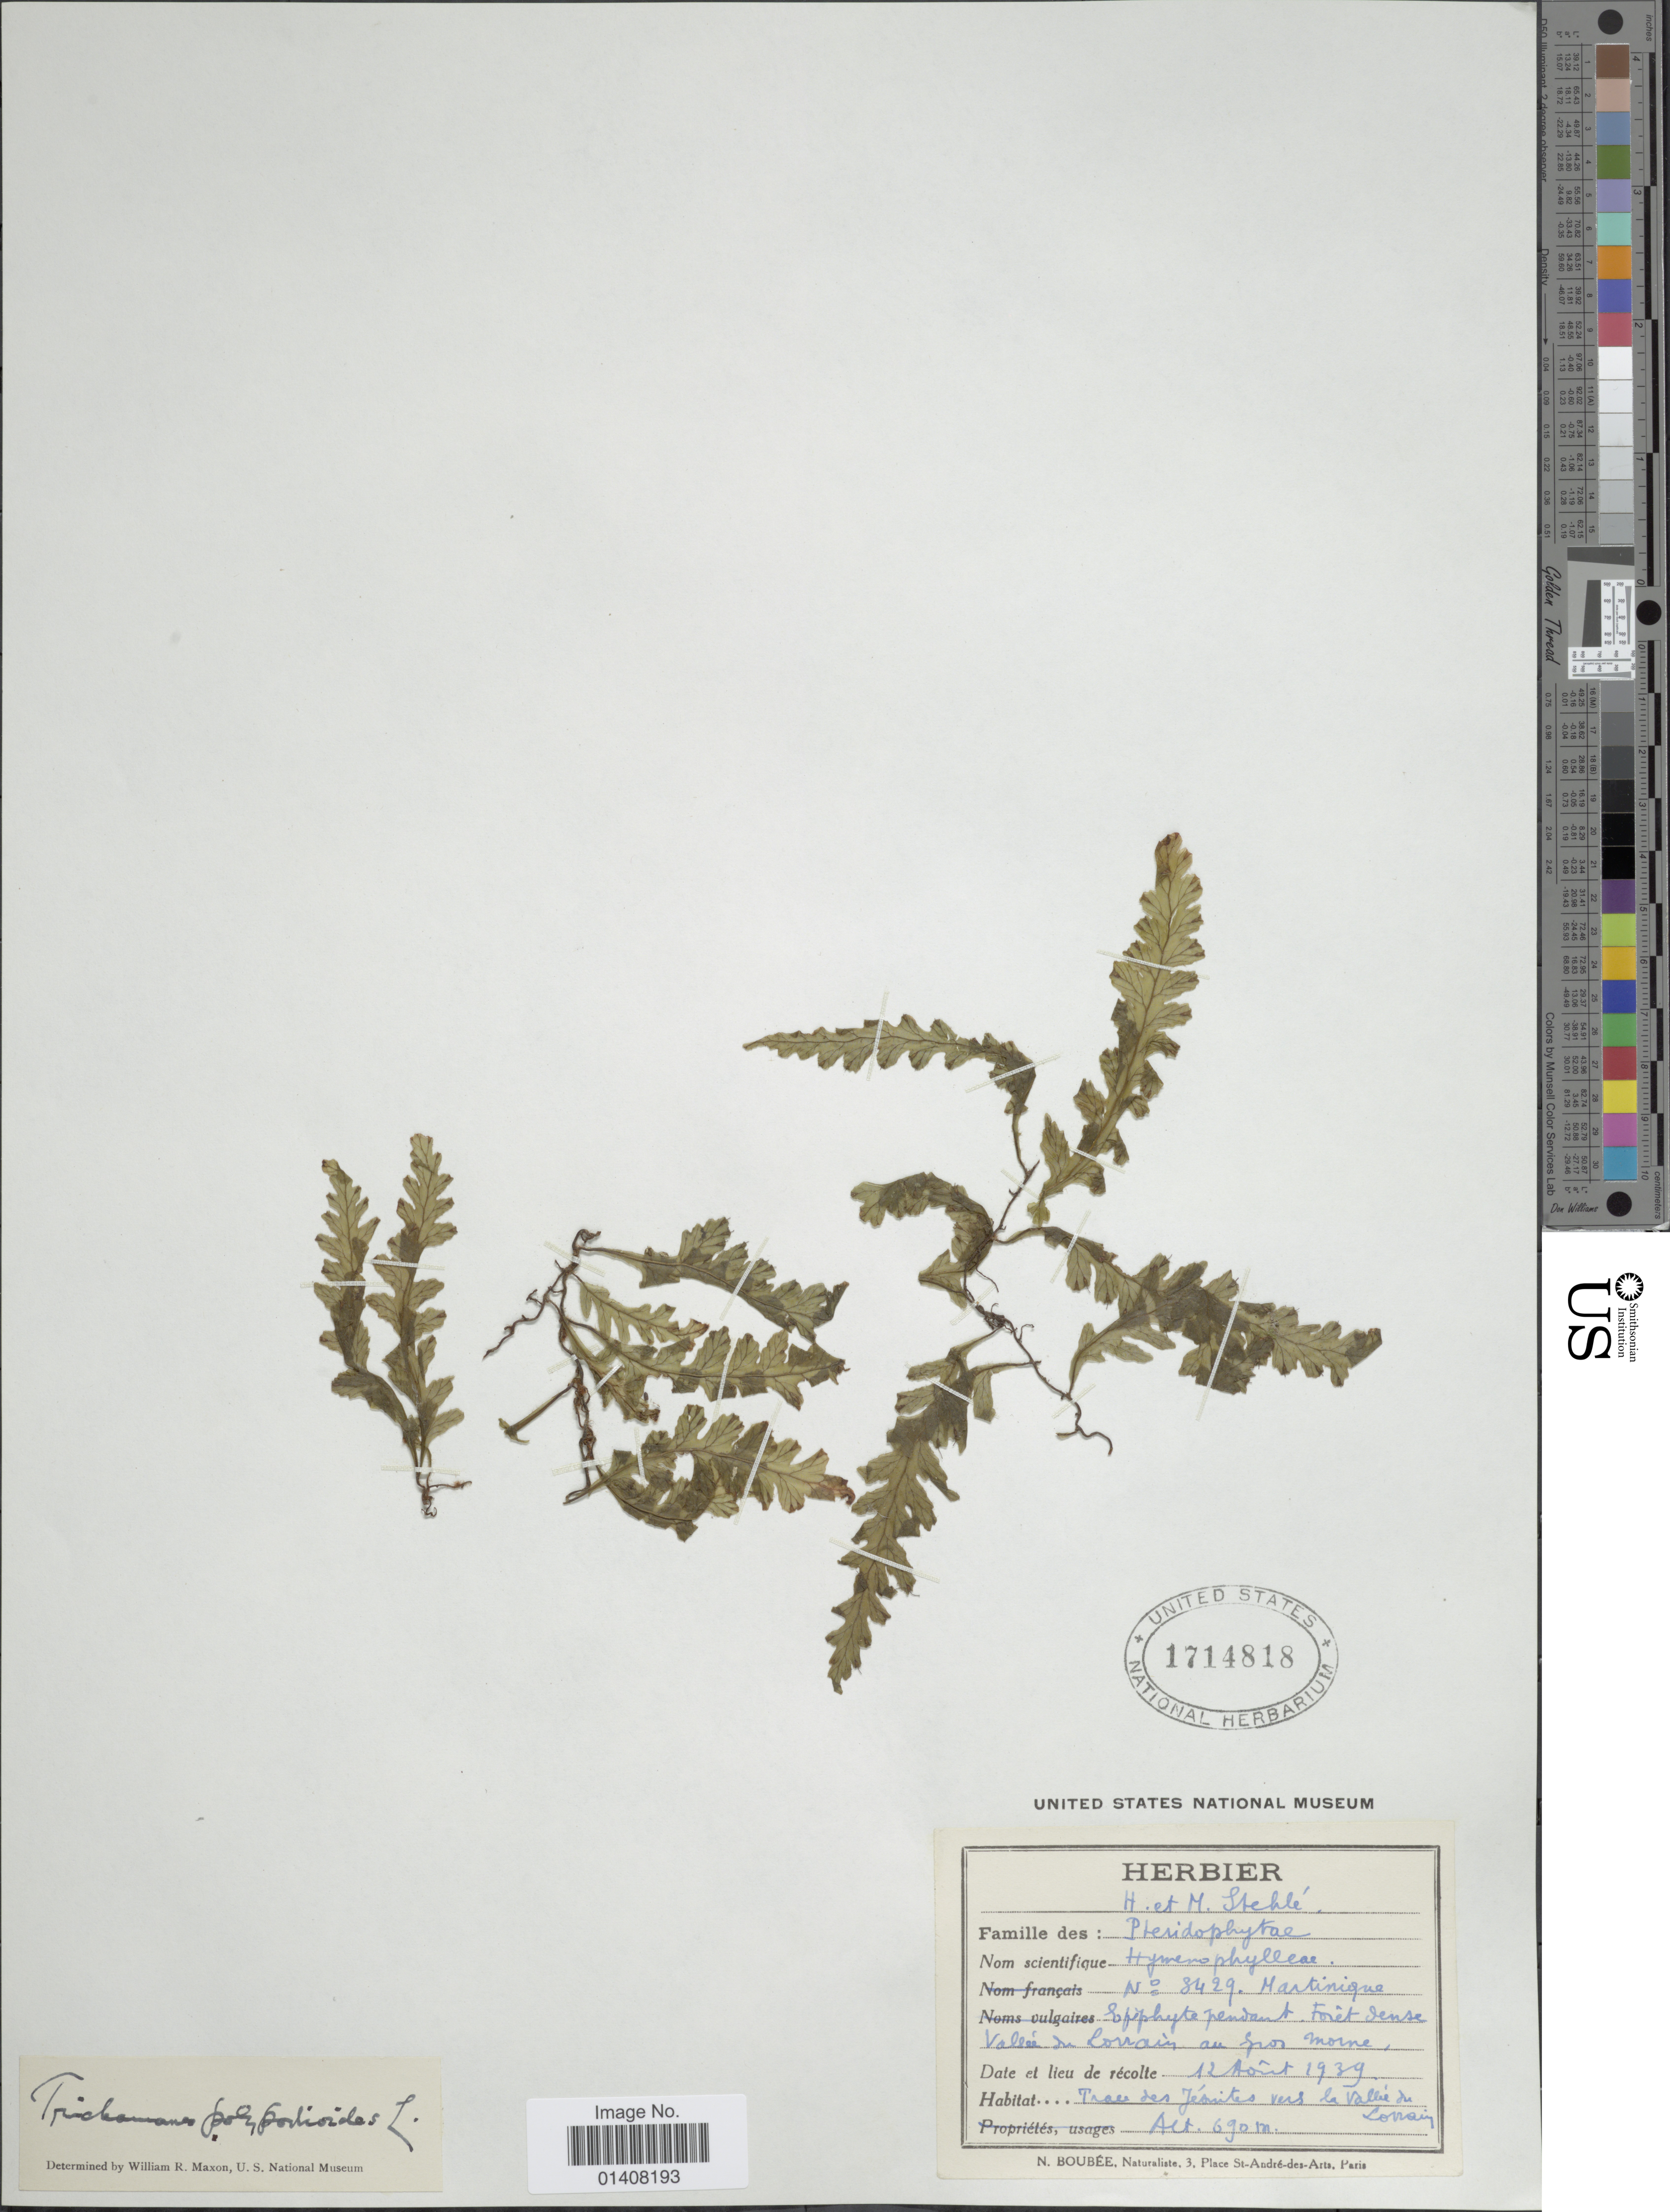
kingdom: Plantae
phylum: Tracheophyta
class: Polypodiopsida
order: Hymenophyllales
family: Hymenophyllaceae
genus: Trichomanes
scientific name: Trichomanes polypodioides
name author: L.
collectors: H. Stehlé & M. Stehlé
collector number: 3429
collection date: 1939-08-12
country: Martinique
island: Martinique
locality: Forêt dense Vallée du Lorrain au Gros Morne.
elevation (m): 690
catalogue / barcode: US 1714818